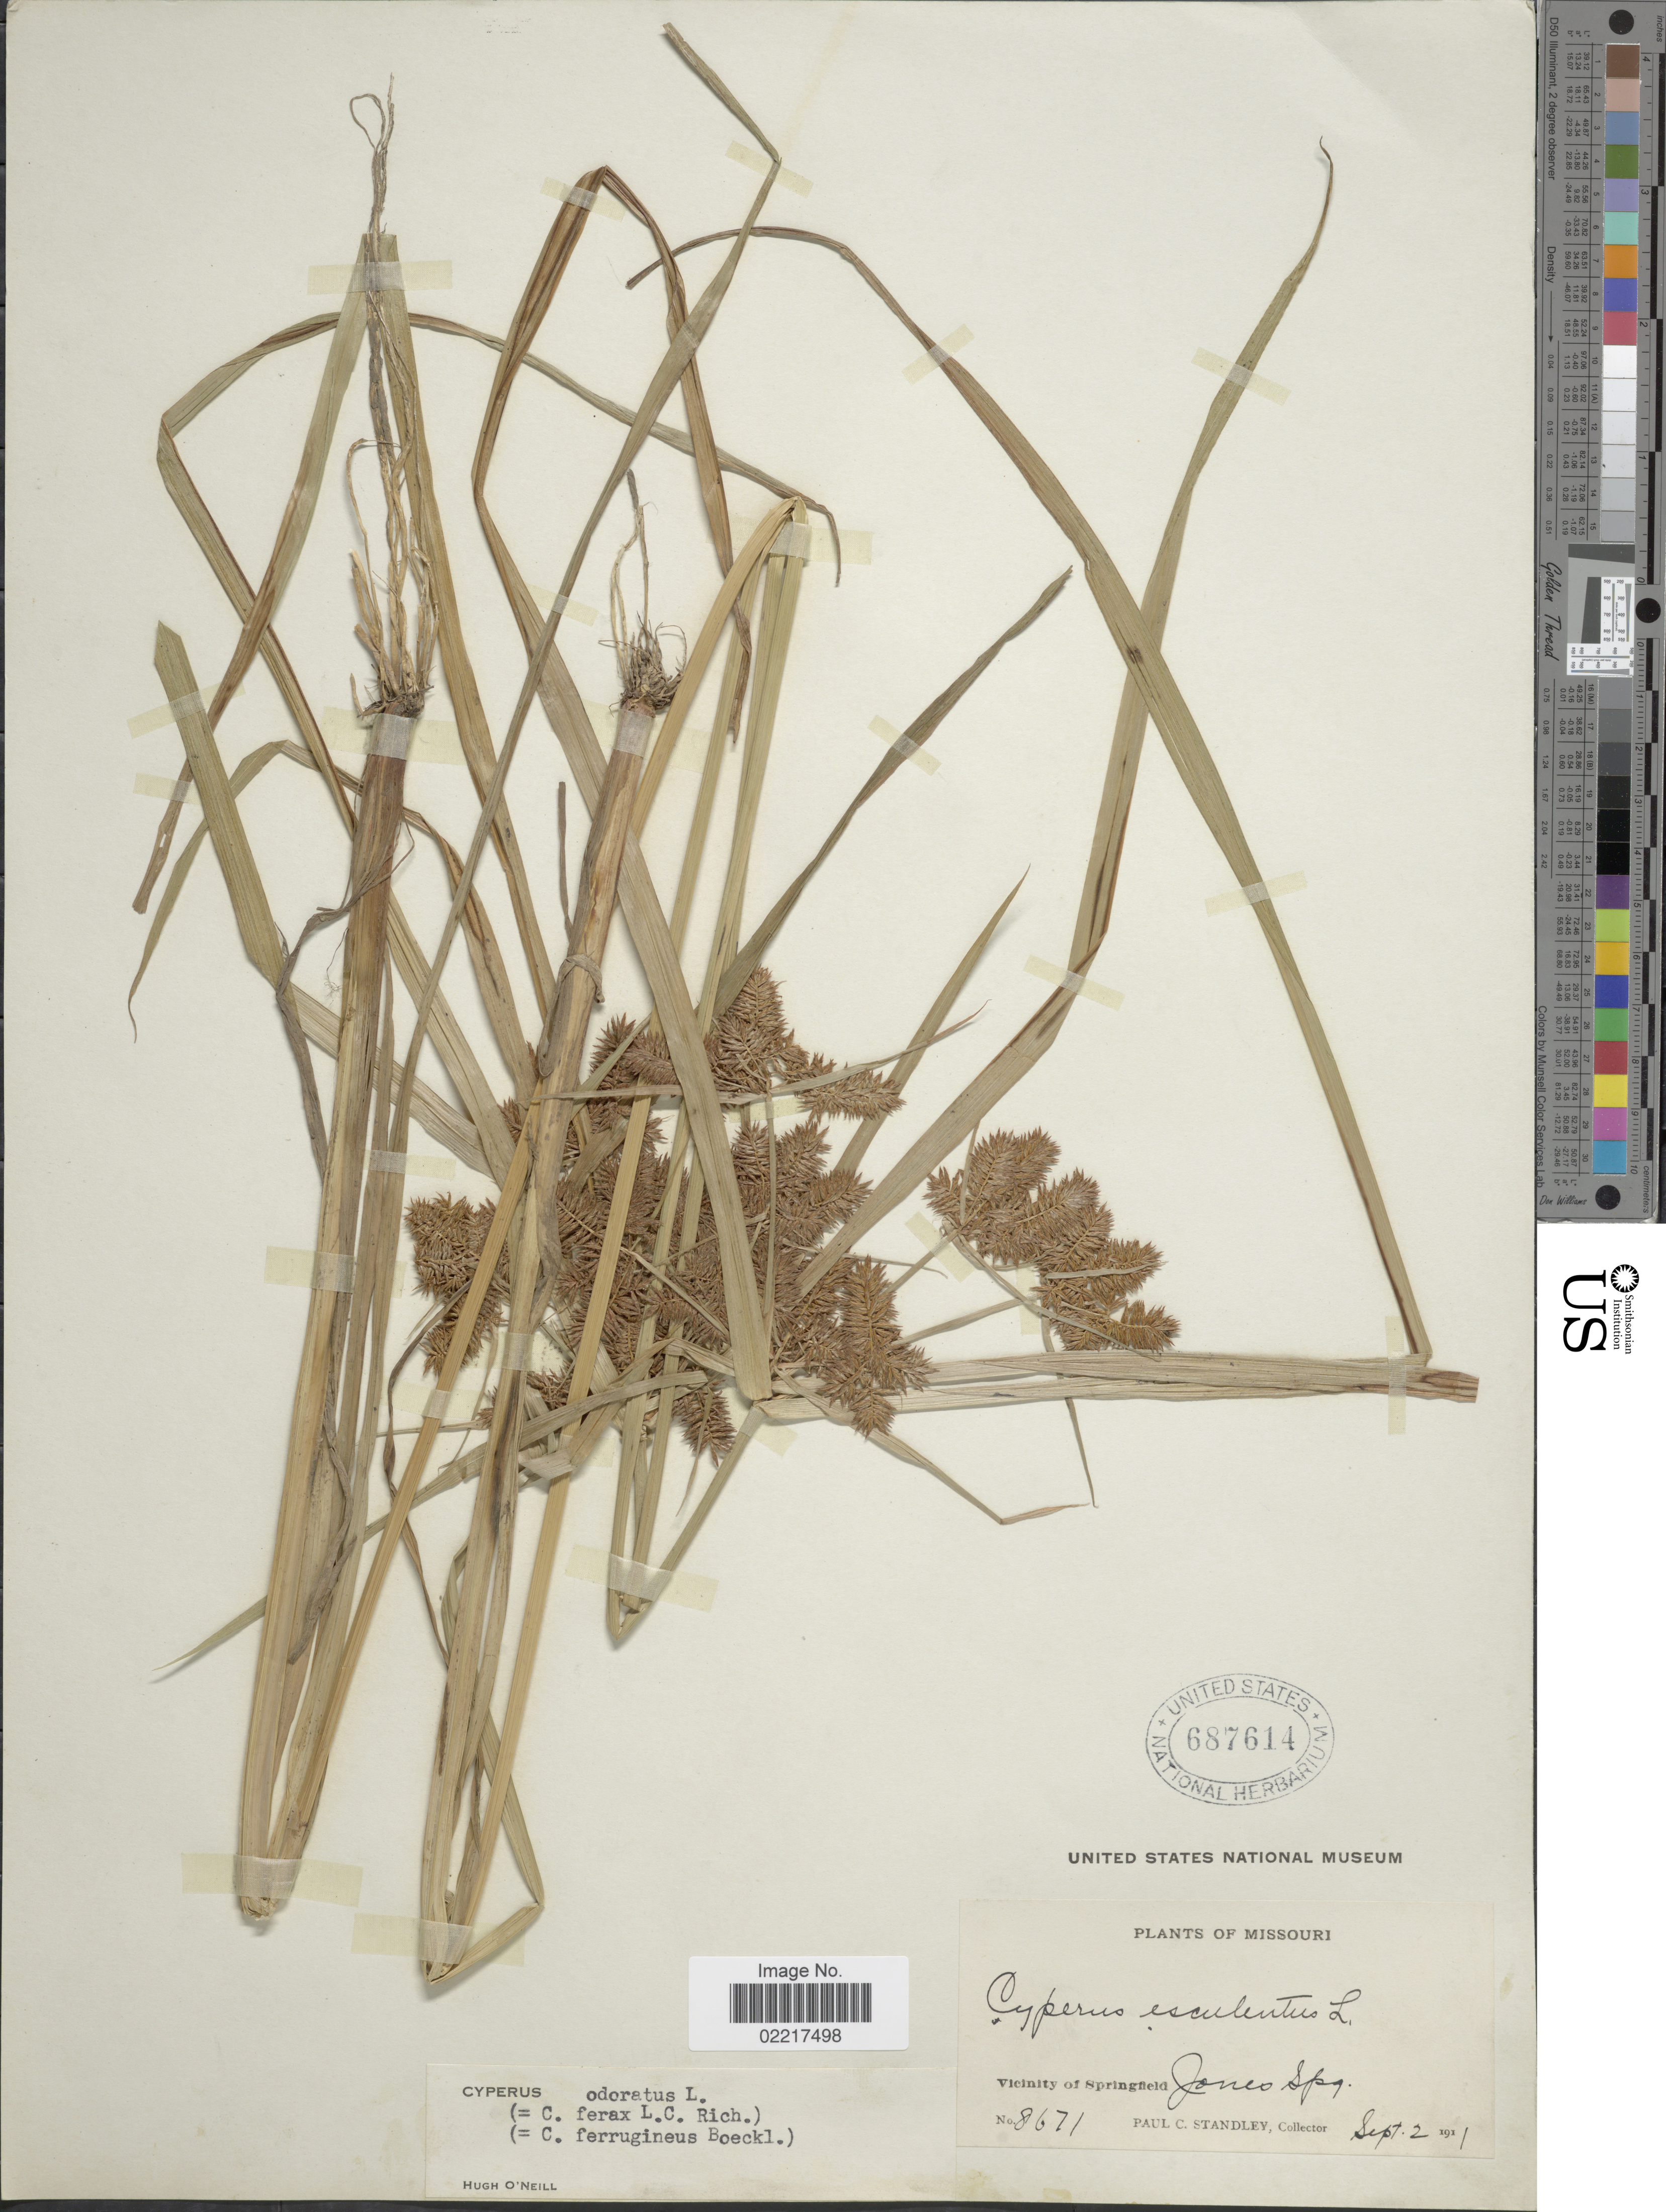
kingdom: Plantae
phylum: Tracheophyta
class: Liliopsida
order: Poales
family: Cyperaceae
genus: Cyperus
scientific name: Cyperus odoratus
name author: L.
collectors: P. C. Standley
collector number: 8671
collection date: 1911-09-02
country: United States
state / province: Missouri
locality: Vicinity of Springfield, Jones Spg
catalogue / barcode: US 687614